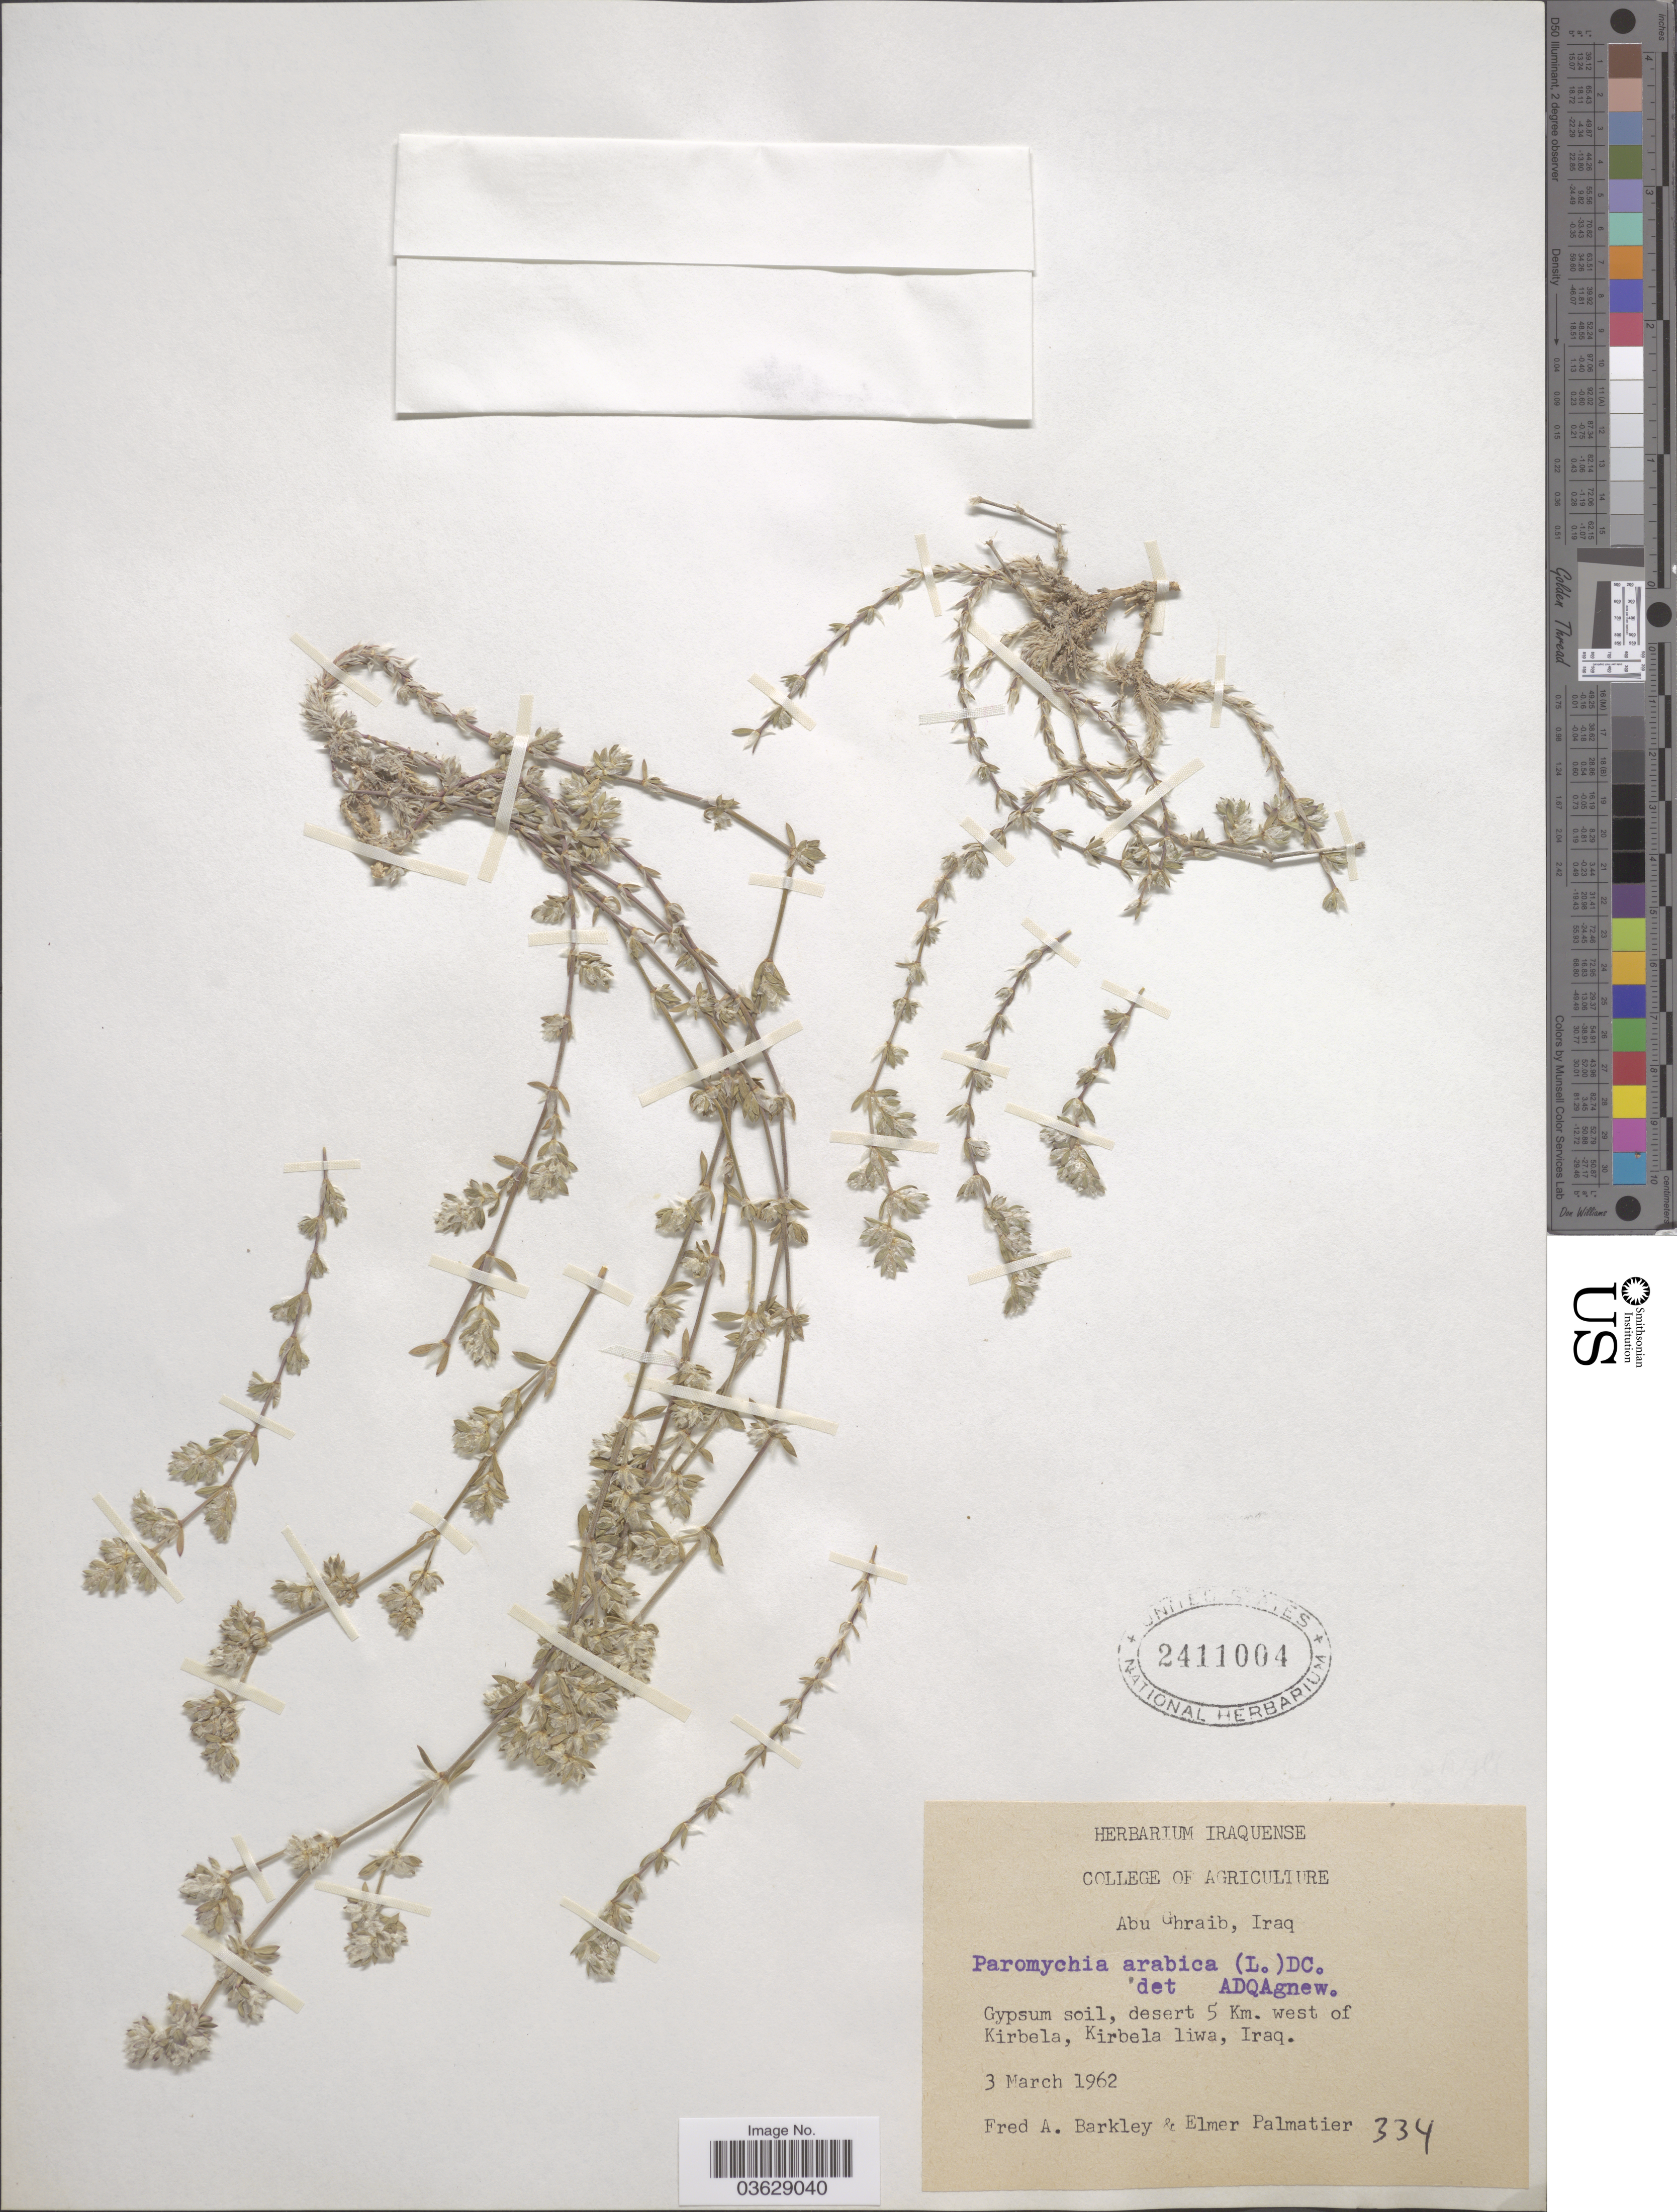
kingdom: Plantae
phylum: Tracheophyta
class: Magnoliopsida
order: Caryophyllales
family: Caryophyllaceae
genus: Paronychia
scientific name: Paronychia arabica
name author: (L.) DC.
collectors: F. A. Barkley & E. Palmatier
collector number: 334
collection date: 1962-03-03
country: Iraq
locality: Abu Ghraib. Desert 5 Km. west of Kirbela, Kirbela liwa.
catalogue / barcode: US 2411004